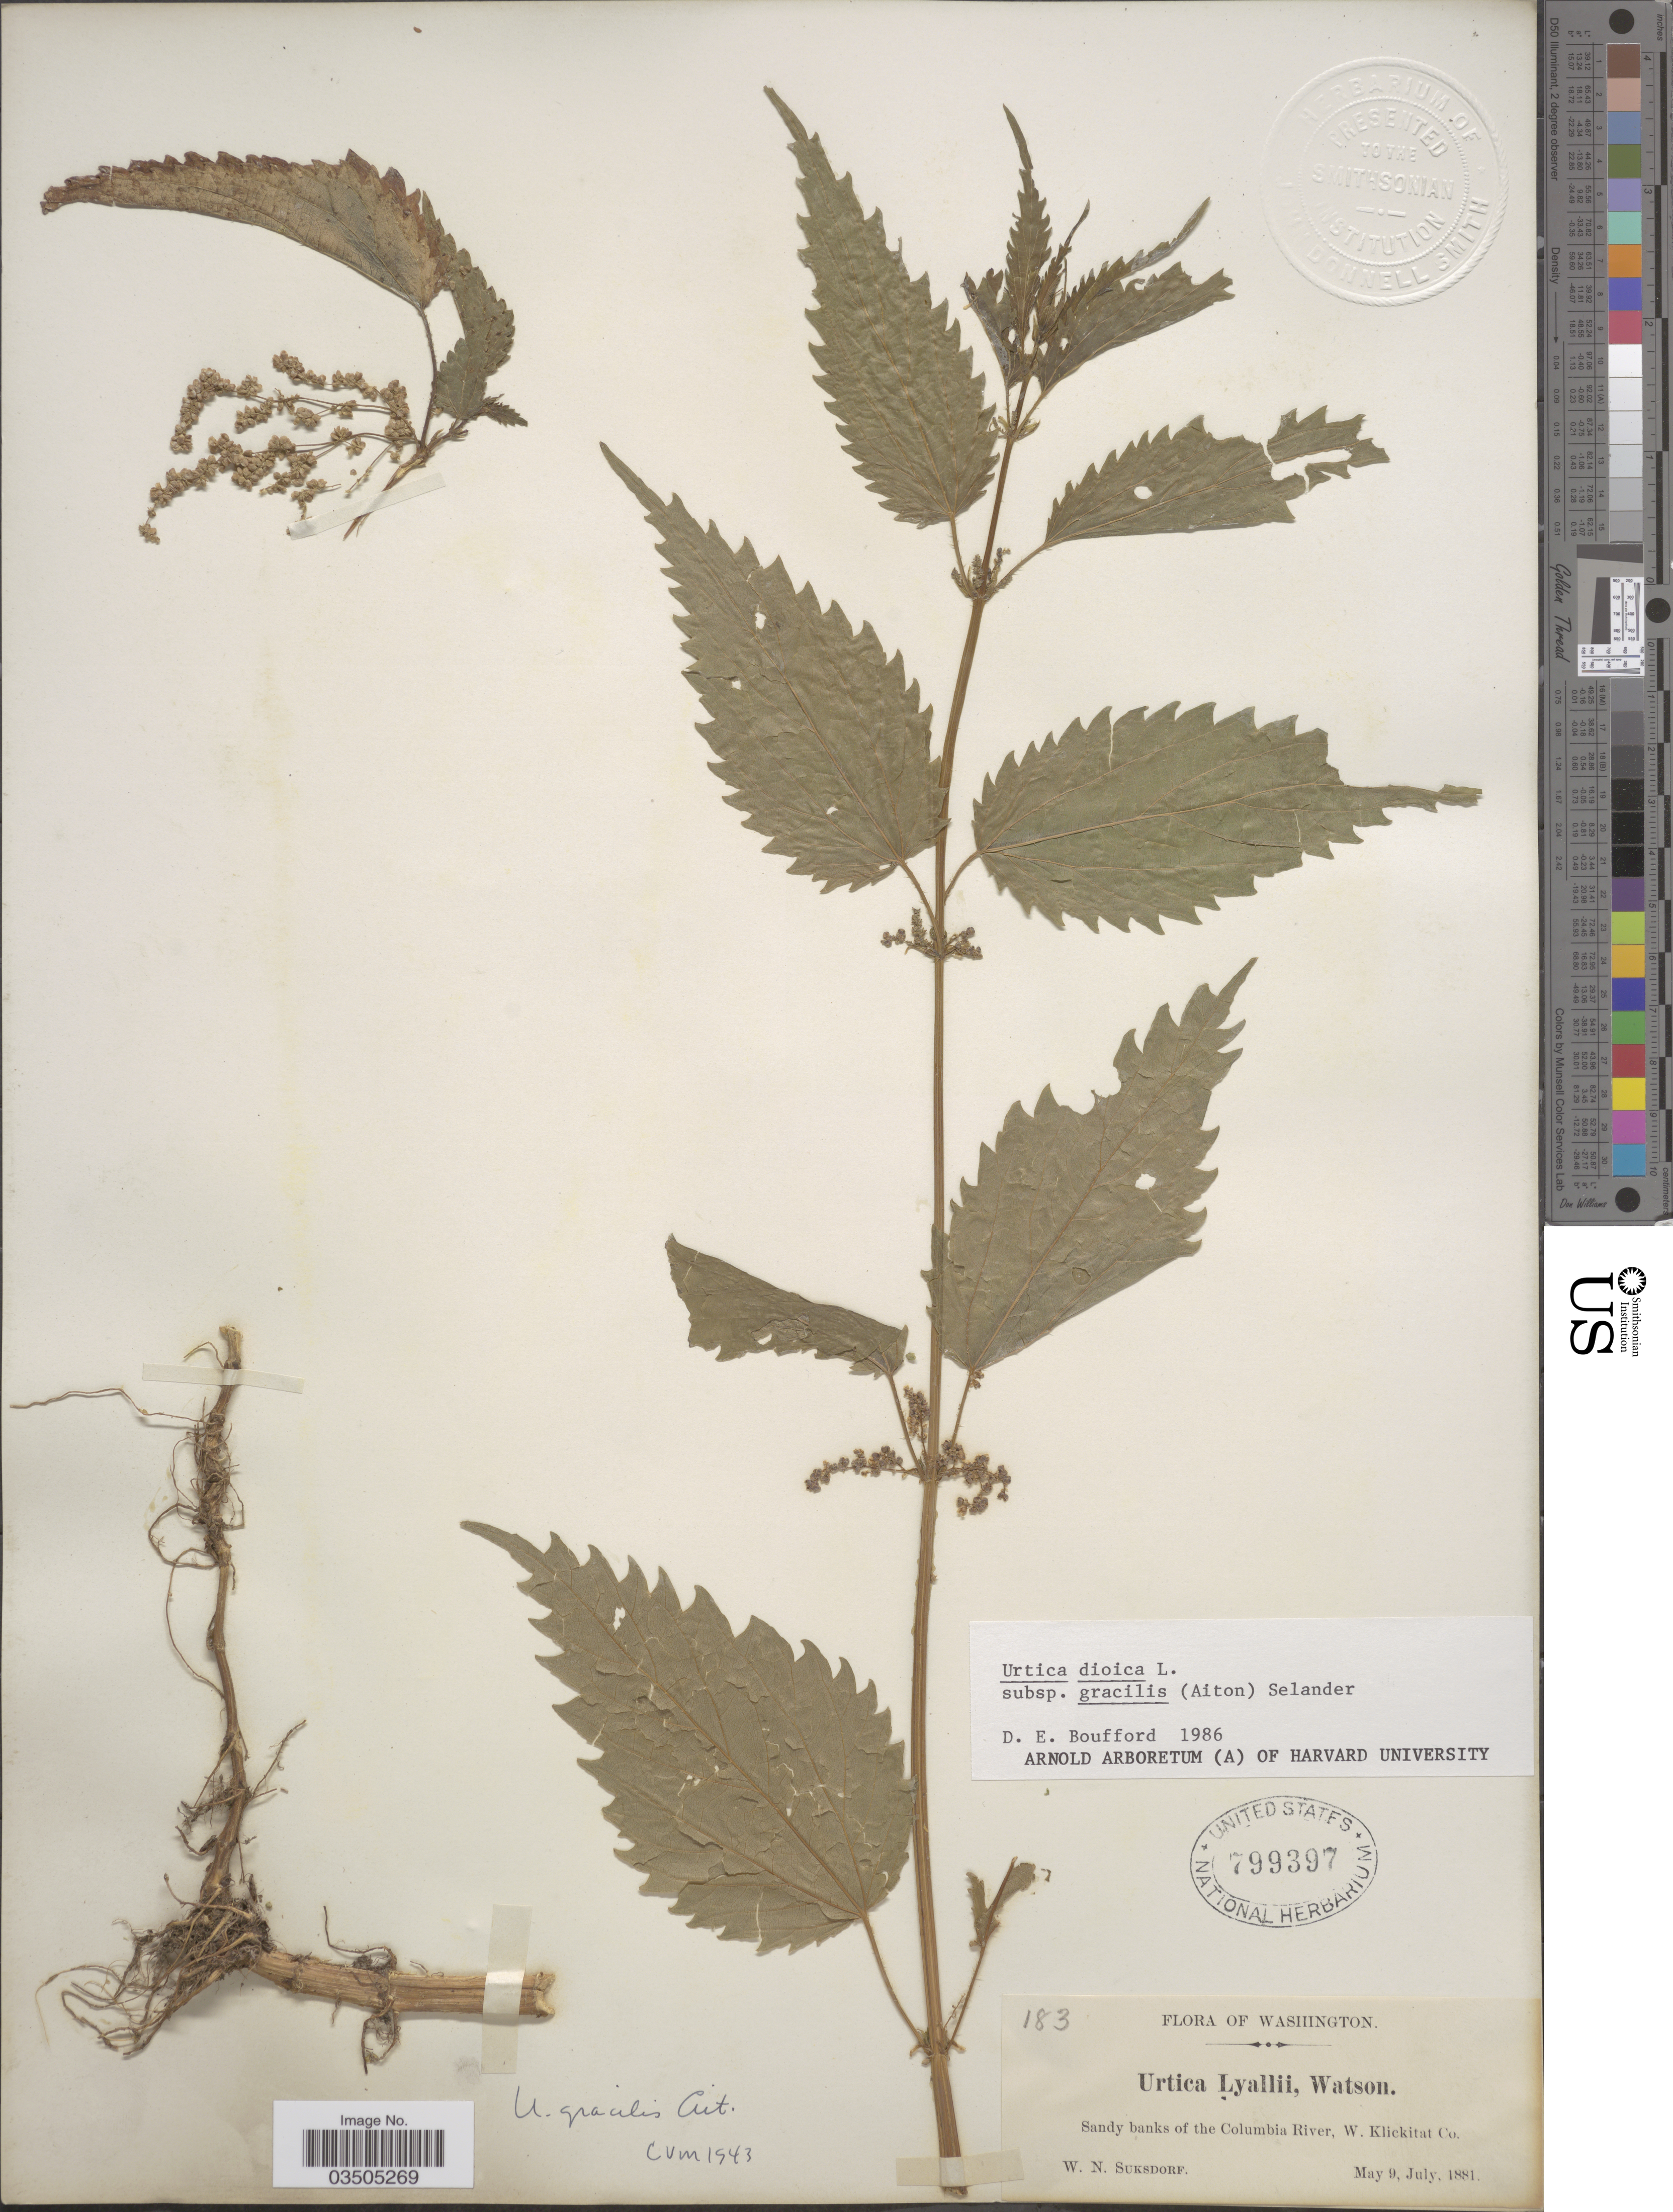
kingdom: Plantae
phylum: Tracheophyta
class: Magnoliopsida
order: Rosales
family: Urticaceae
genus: Urtica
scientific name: Urtica dioica subsp. gracilis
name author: L.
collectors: W. N. Suksdorf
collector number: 183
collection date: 1881-05-09/1881-07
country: United States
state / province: Washington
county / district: Klickitat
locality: Sandy banks of the Columbia River, W. Klickitat Co.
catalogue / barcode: US 799397